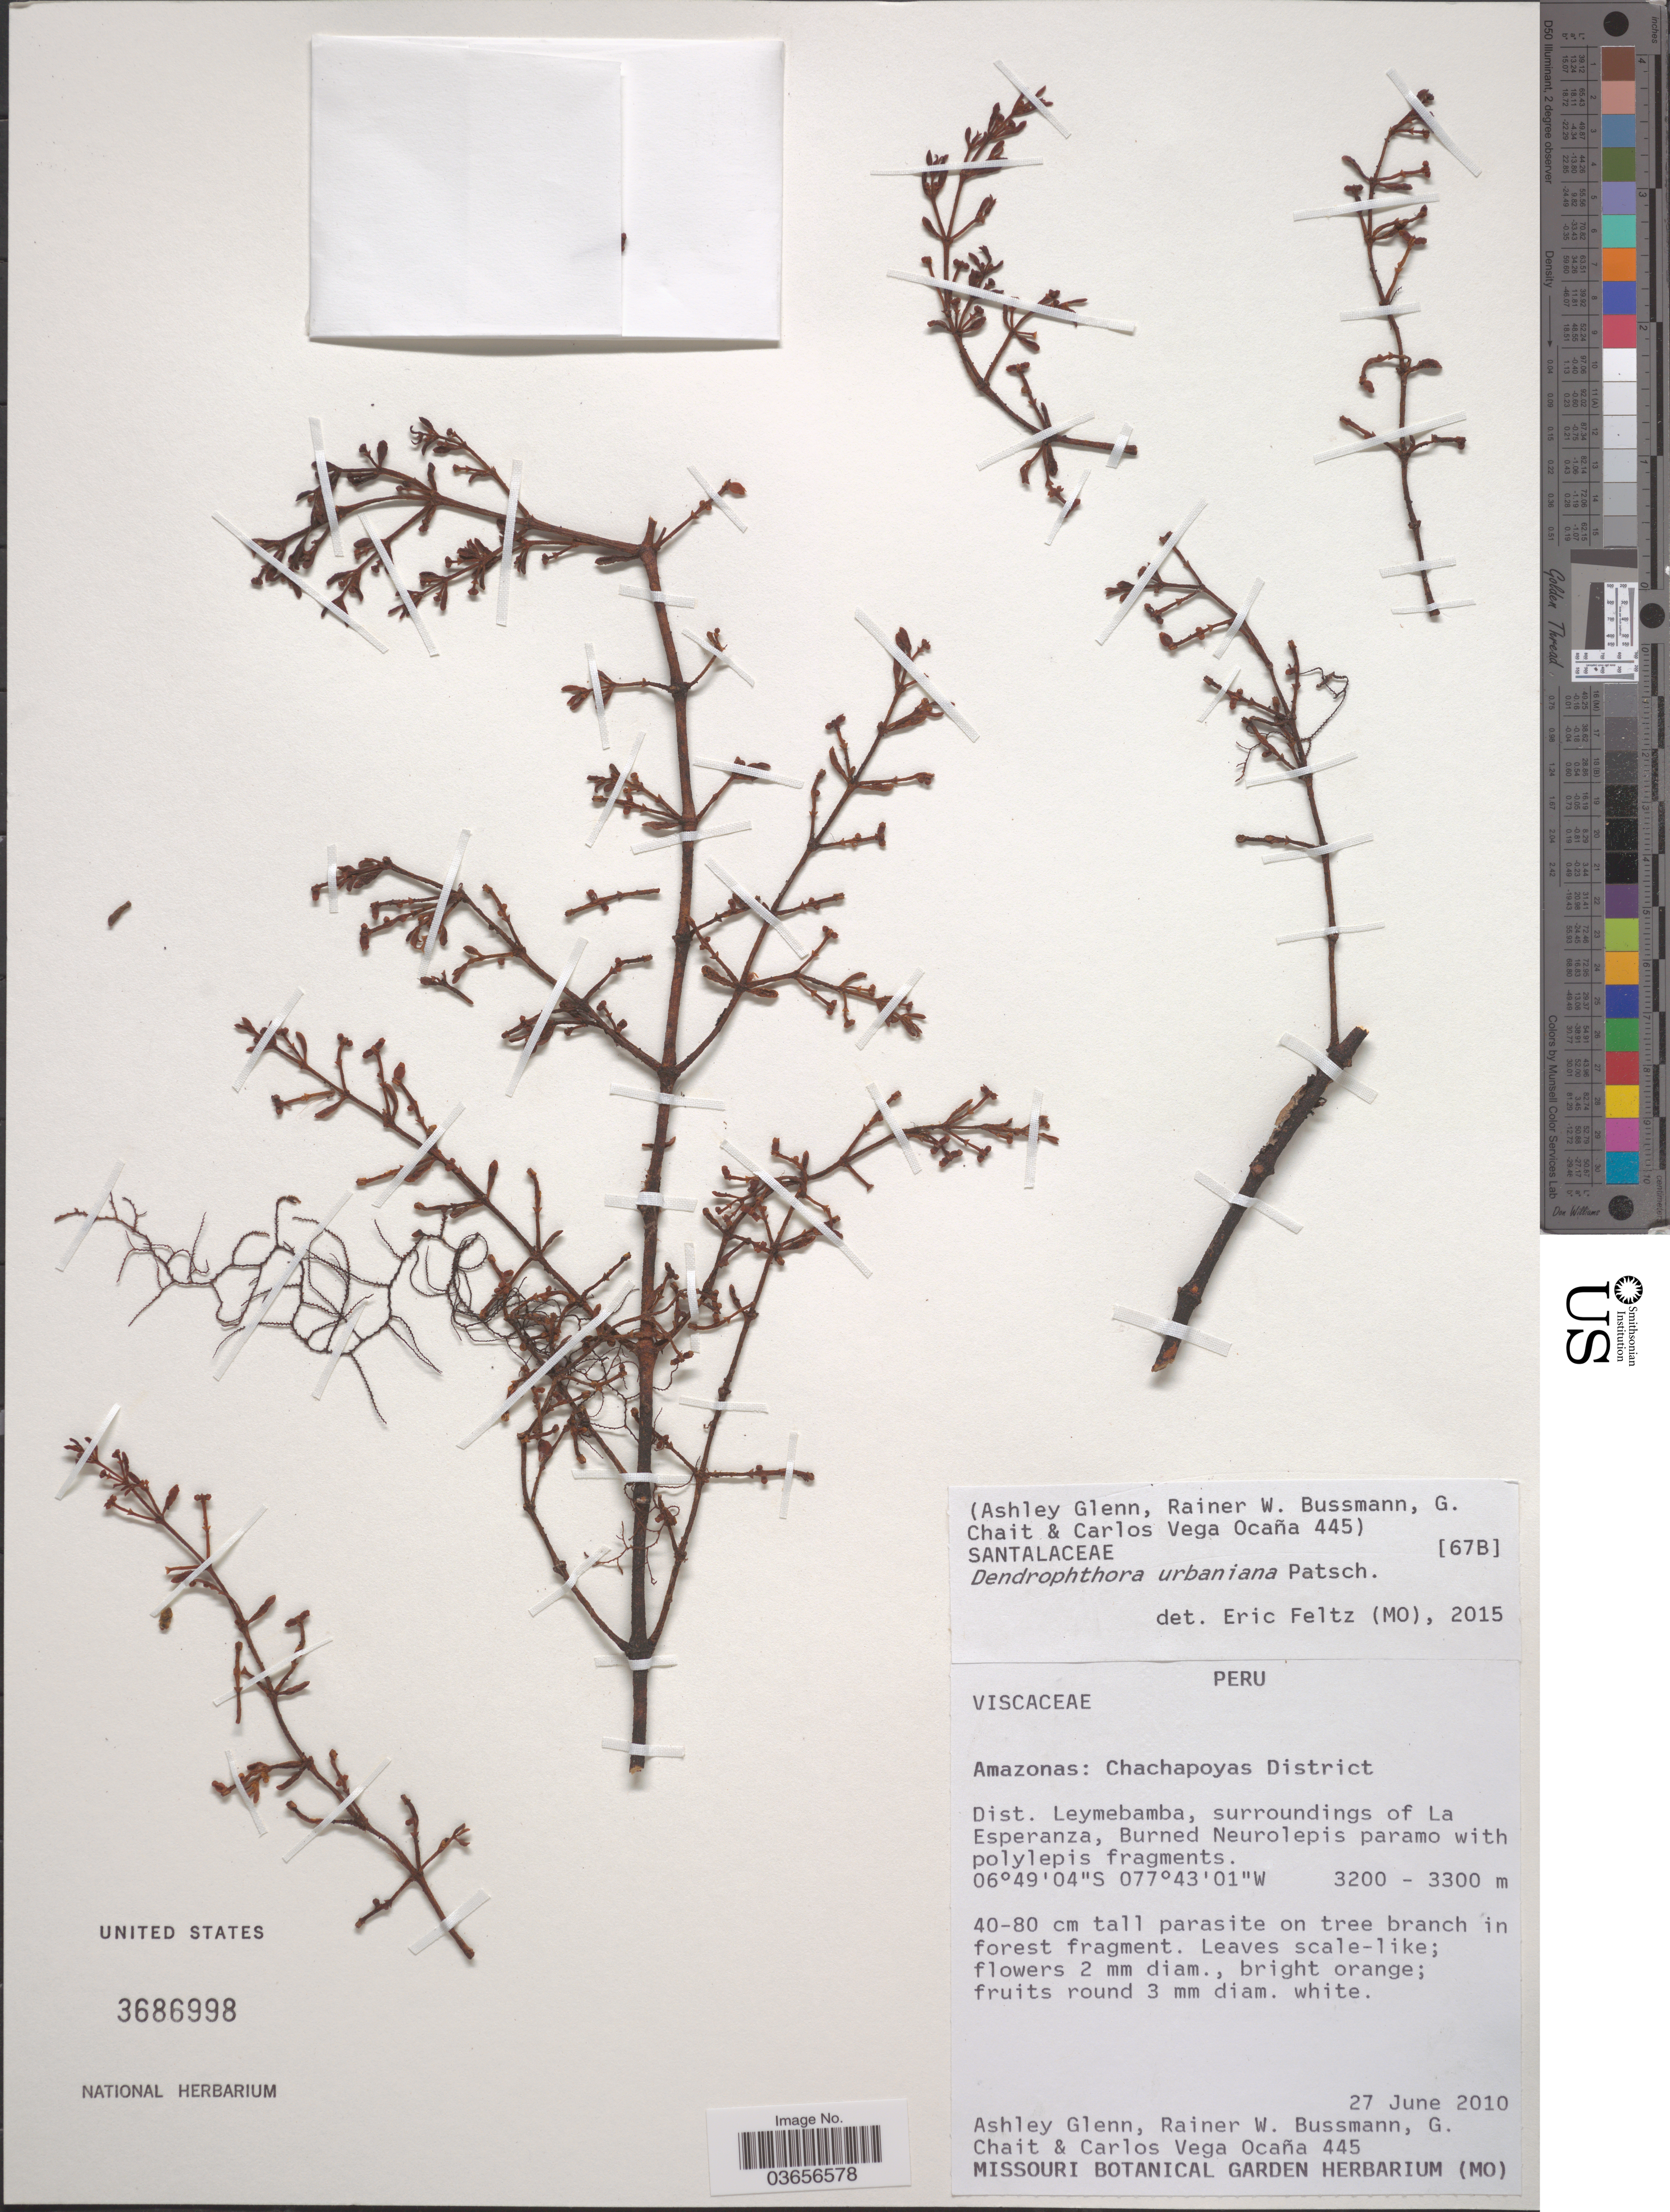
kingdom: Plantae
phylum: Tracheophyta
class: Magnoliopsida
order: Santalales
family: Viscaceae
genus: Dendrophthora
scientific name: Dendrophthora urbaniana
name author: Patsch.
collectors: A. Glenn, R. W. Bussmann, G. Chait & C. Ocaña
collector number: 445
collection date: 2010-06-27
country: Peru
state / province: Amazonas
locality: Chachapoyas District. Dist. Leymebamba, surroundings of La Esperanza.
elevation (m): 3200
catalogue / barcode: US 3686998